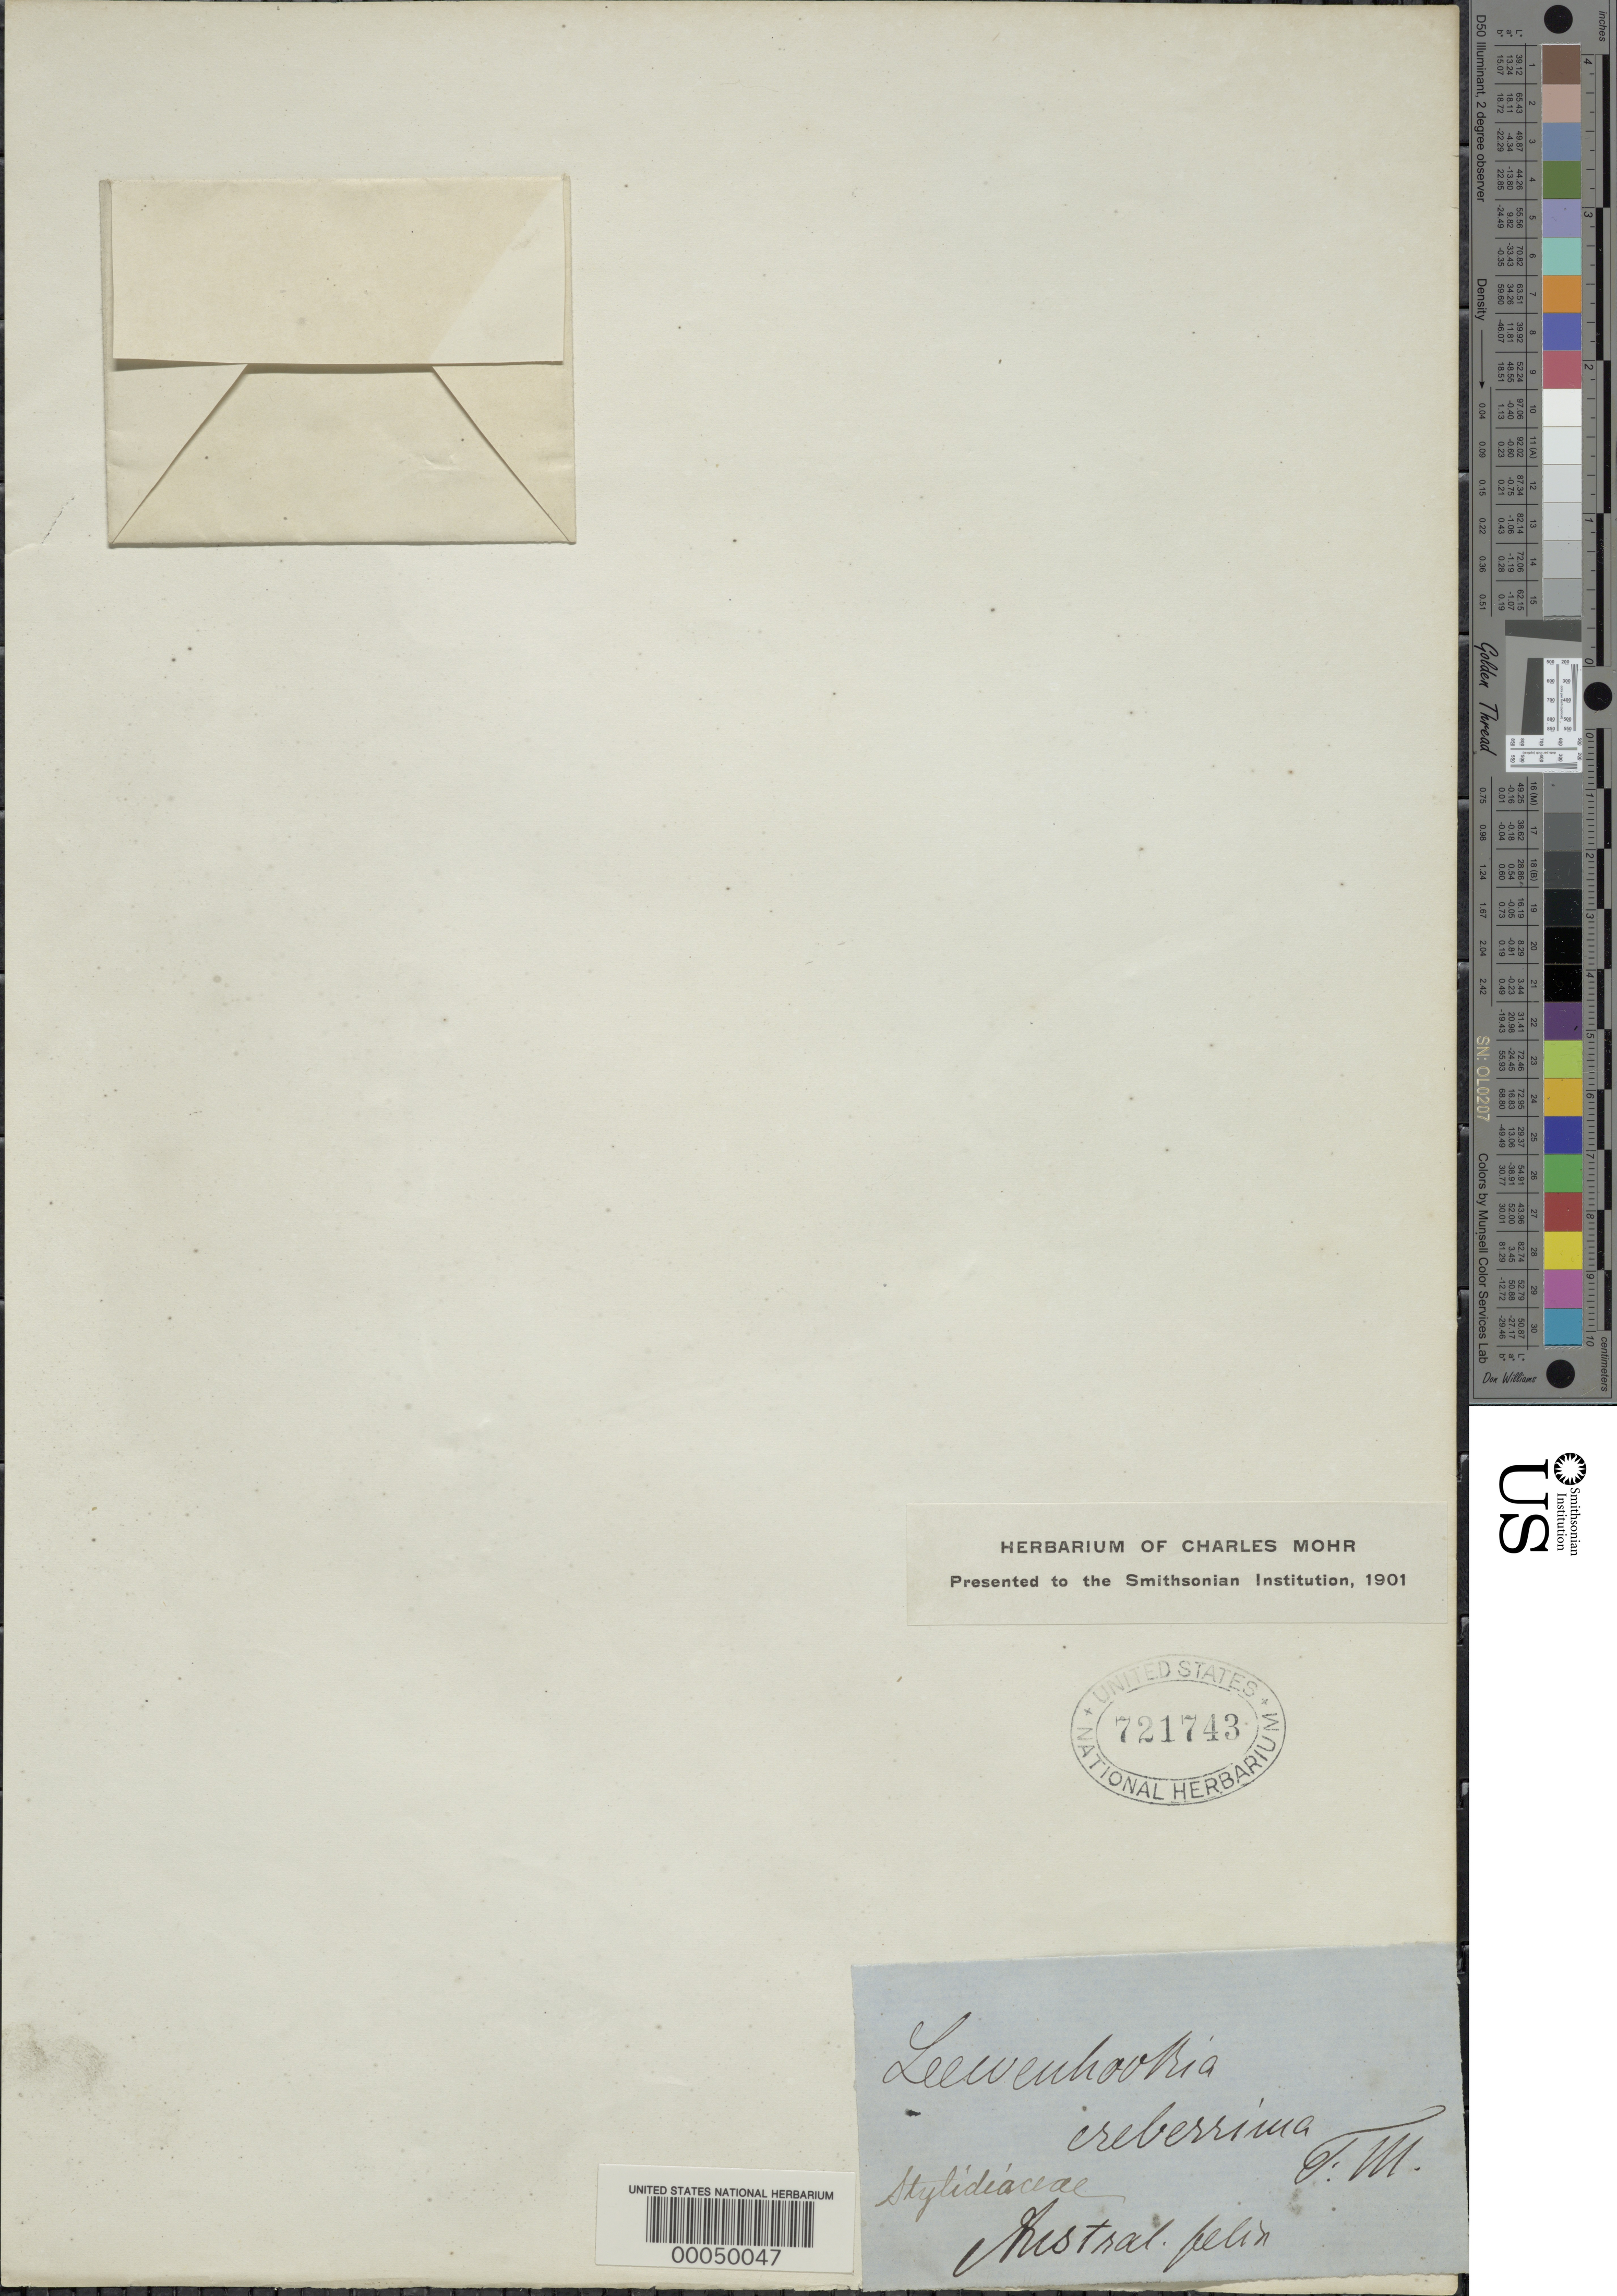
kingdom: Plantae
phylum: Tracheophyta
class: Magnoliopsida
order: Asterales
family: Stylidiaceae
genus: Levenhookia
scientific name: Levenhookia creberrima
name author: F. Muell.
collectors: Wilkes Explor. Exped.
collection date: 1838/1842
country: Australia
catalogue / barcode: US 721743